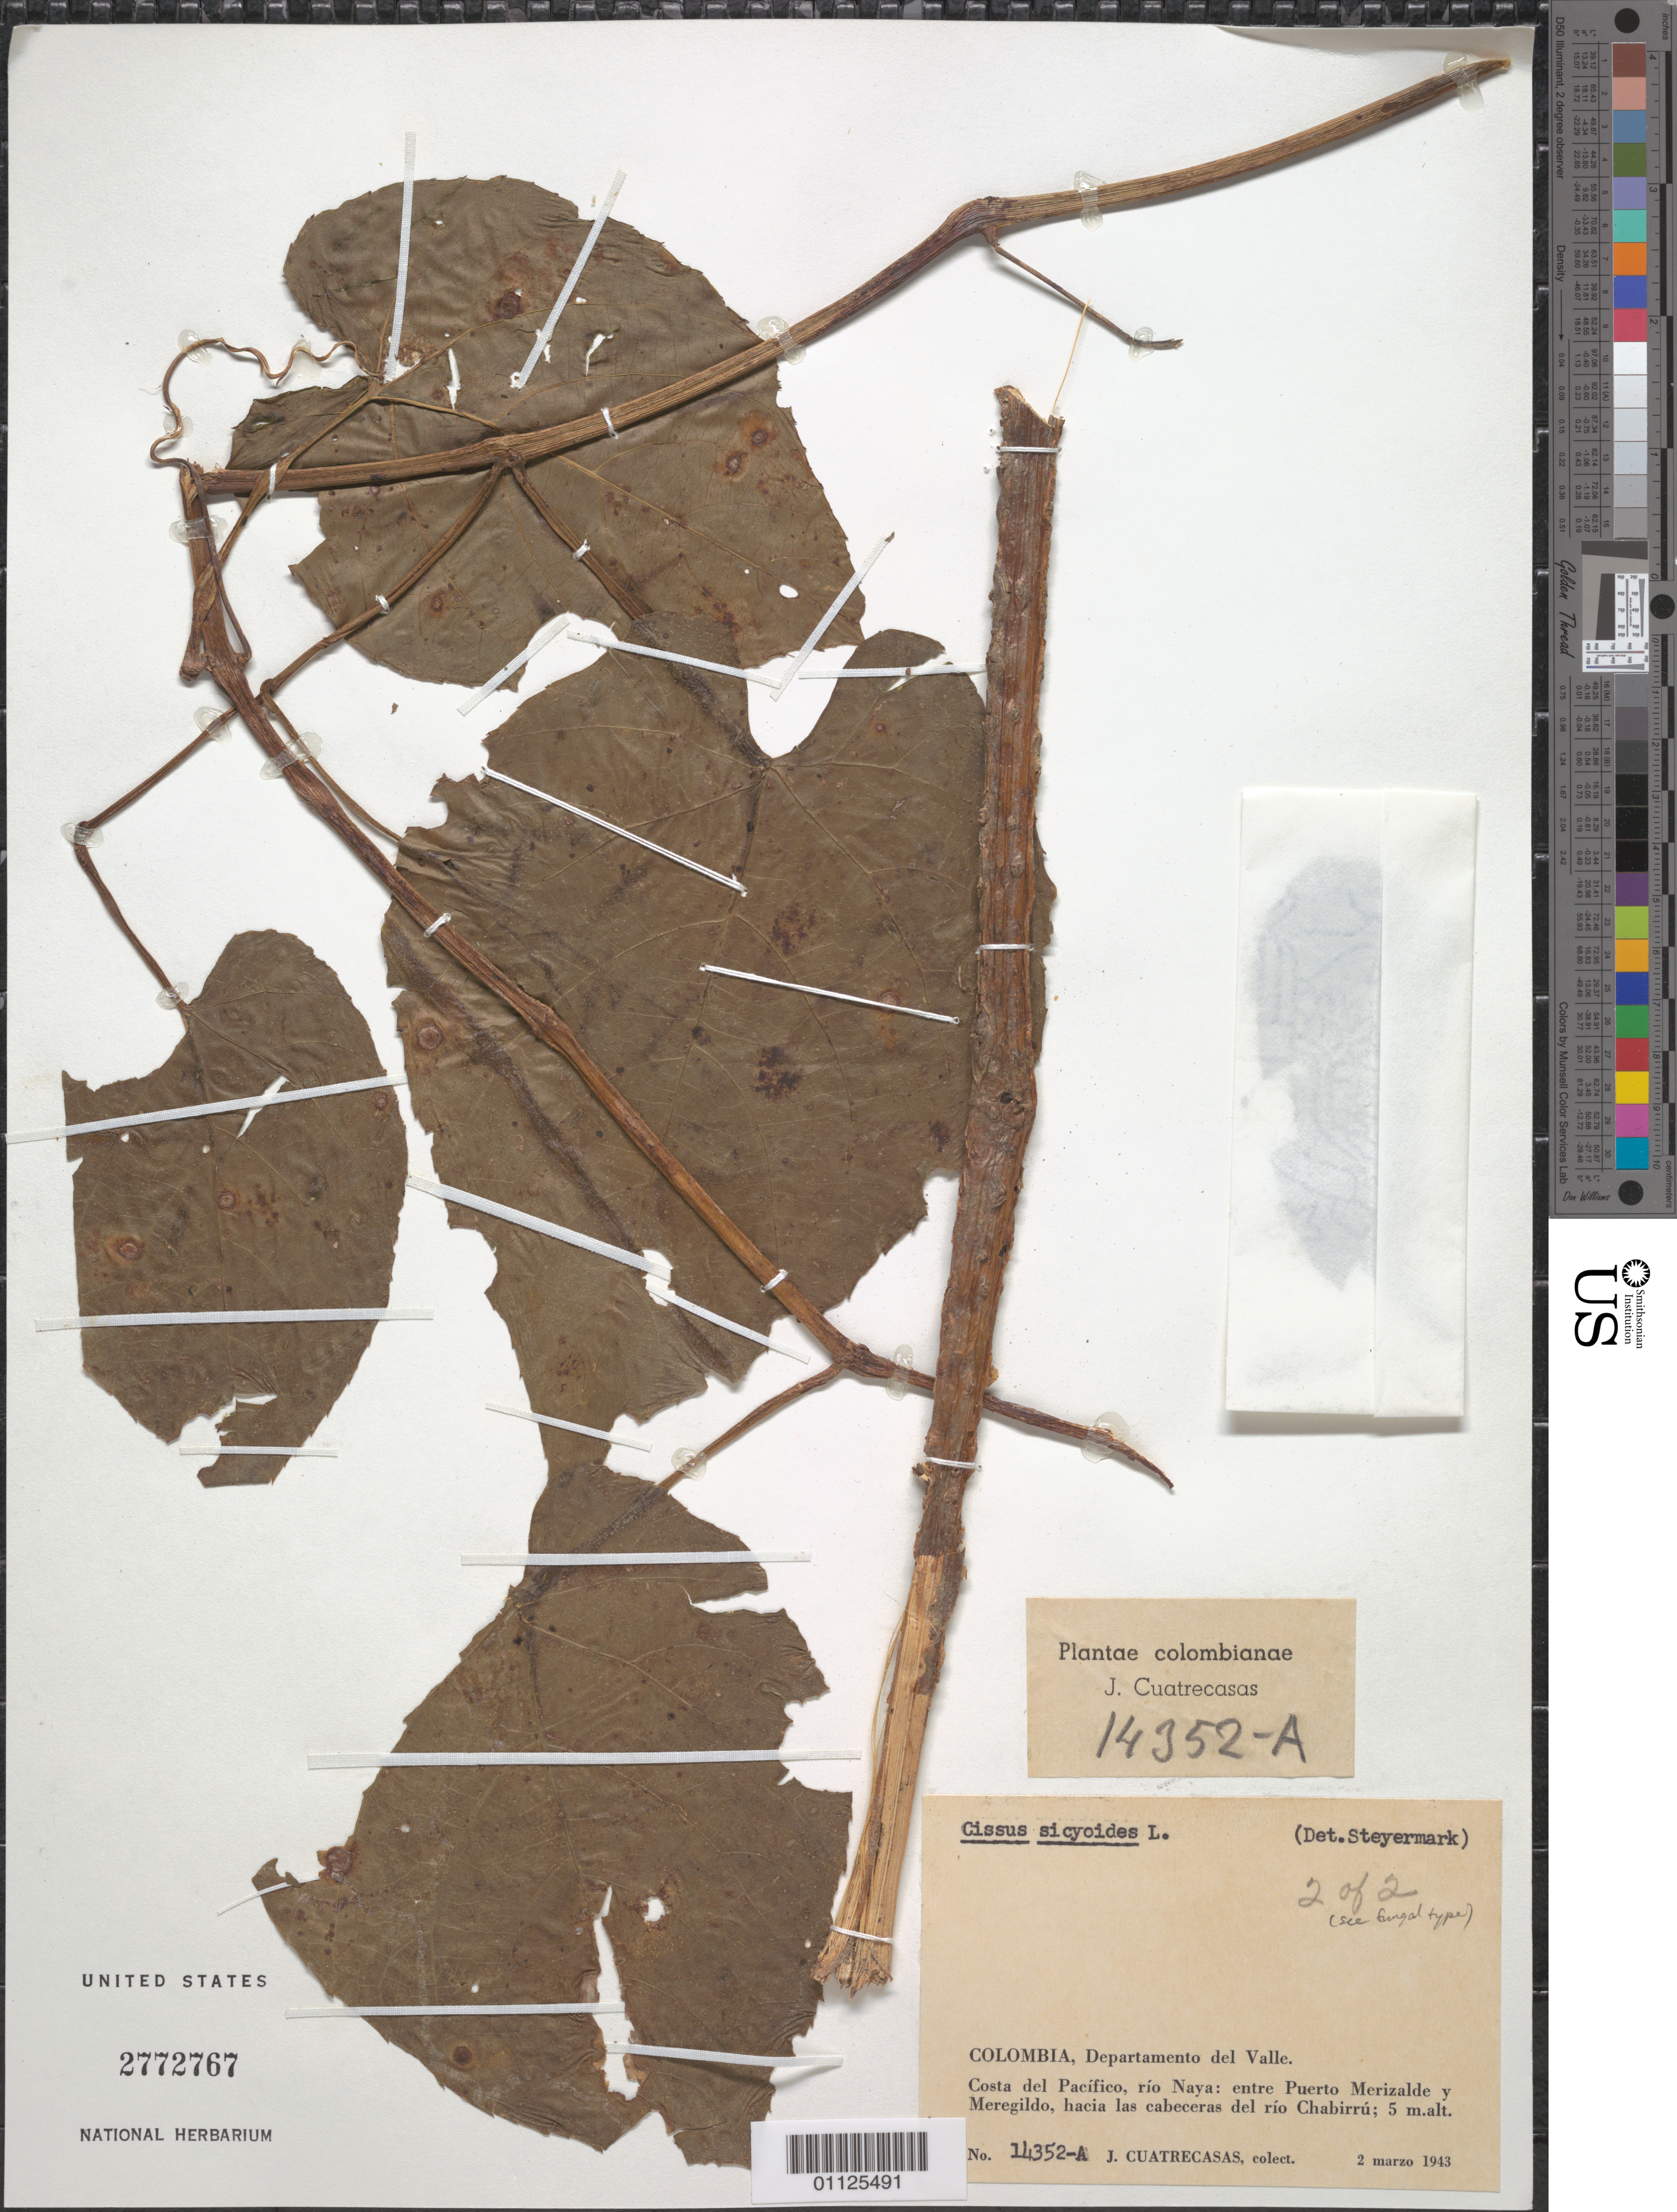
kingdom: Plantae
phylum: Tracheophyta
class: Magnoliopsida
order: Vitales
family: Vitaceae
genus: Cissus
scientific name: Cissus verticillata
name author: (L.) Nicolson & C.E. Jarvis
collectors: J. Cuatrecasas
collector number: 14352 A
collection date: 1943-03-02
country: Colombia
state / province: Valle del Cauca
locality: Costa del Pacifico, rio Naya: entre Puerto Merizalde y Meregildo, hacia las cabeceras del rio Chabirru.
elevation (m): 5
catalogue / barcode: US 2772767